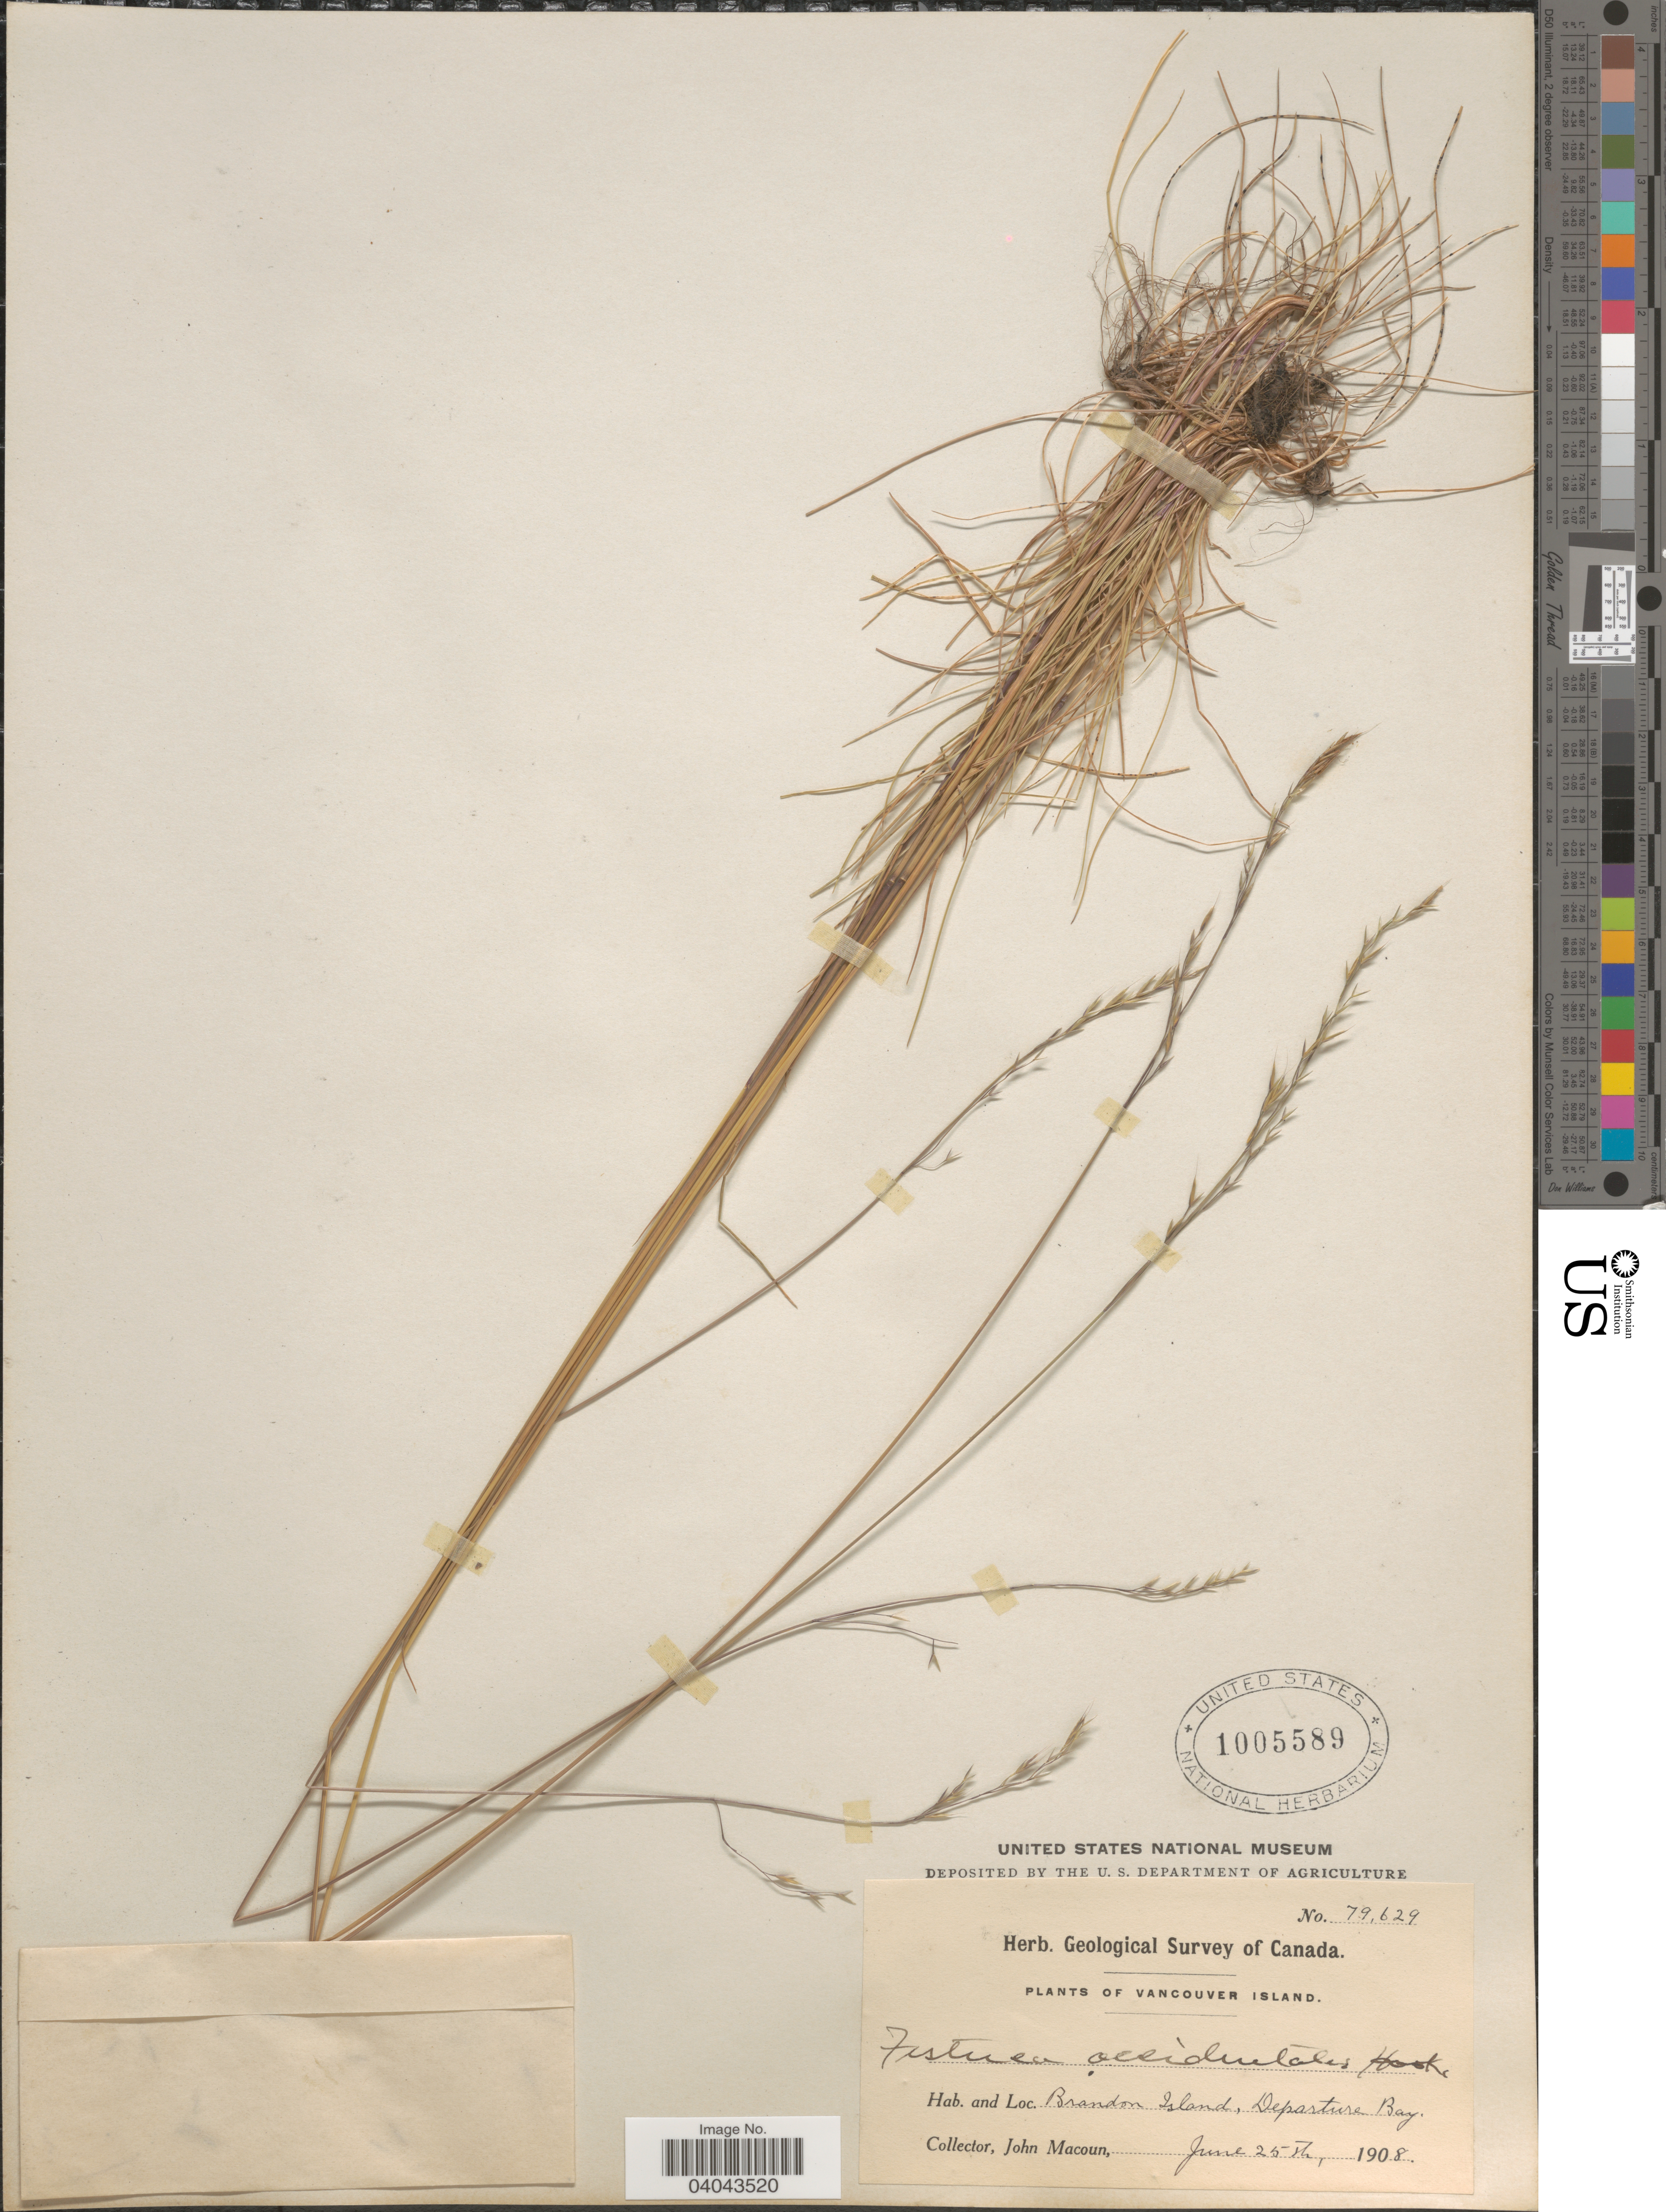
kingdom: Plantae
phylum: Tracheophyta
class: Liliopsida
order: Poales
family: Poaceae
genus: Festuca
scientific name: Festuca occidentalis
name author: Hook.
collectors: J. Macoun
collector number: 79629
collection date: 1908-06-25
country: Canada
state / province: British Columbia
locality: Vancouver Island. Brandon Island, Departure Bay.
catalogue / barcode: US 1005589